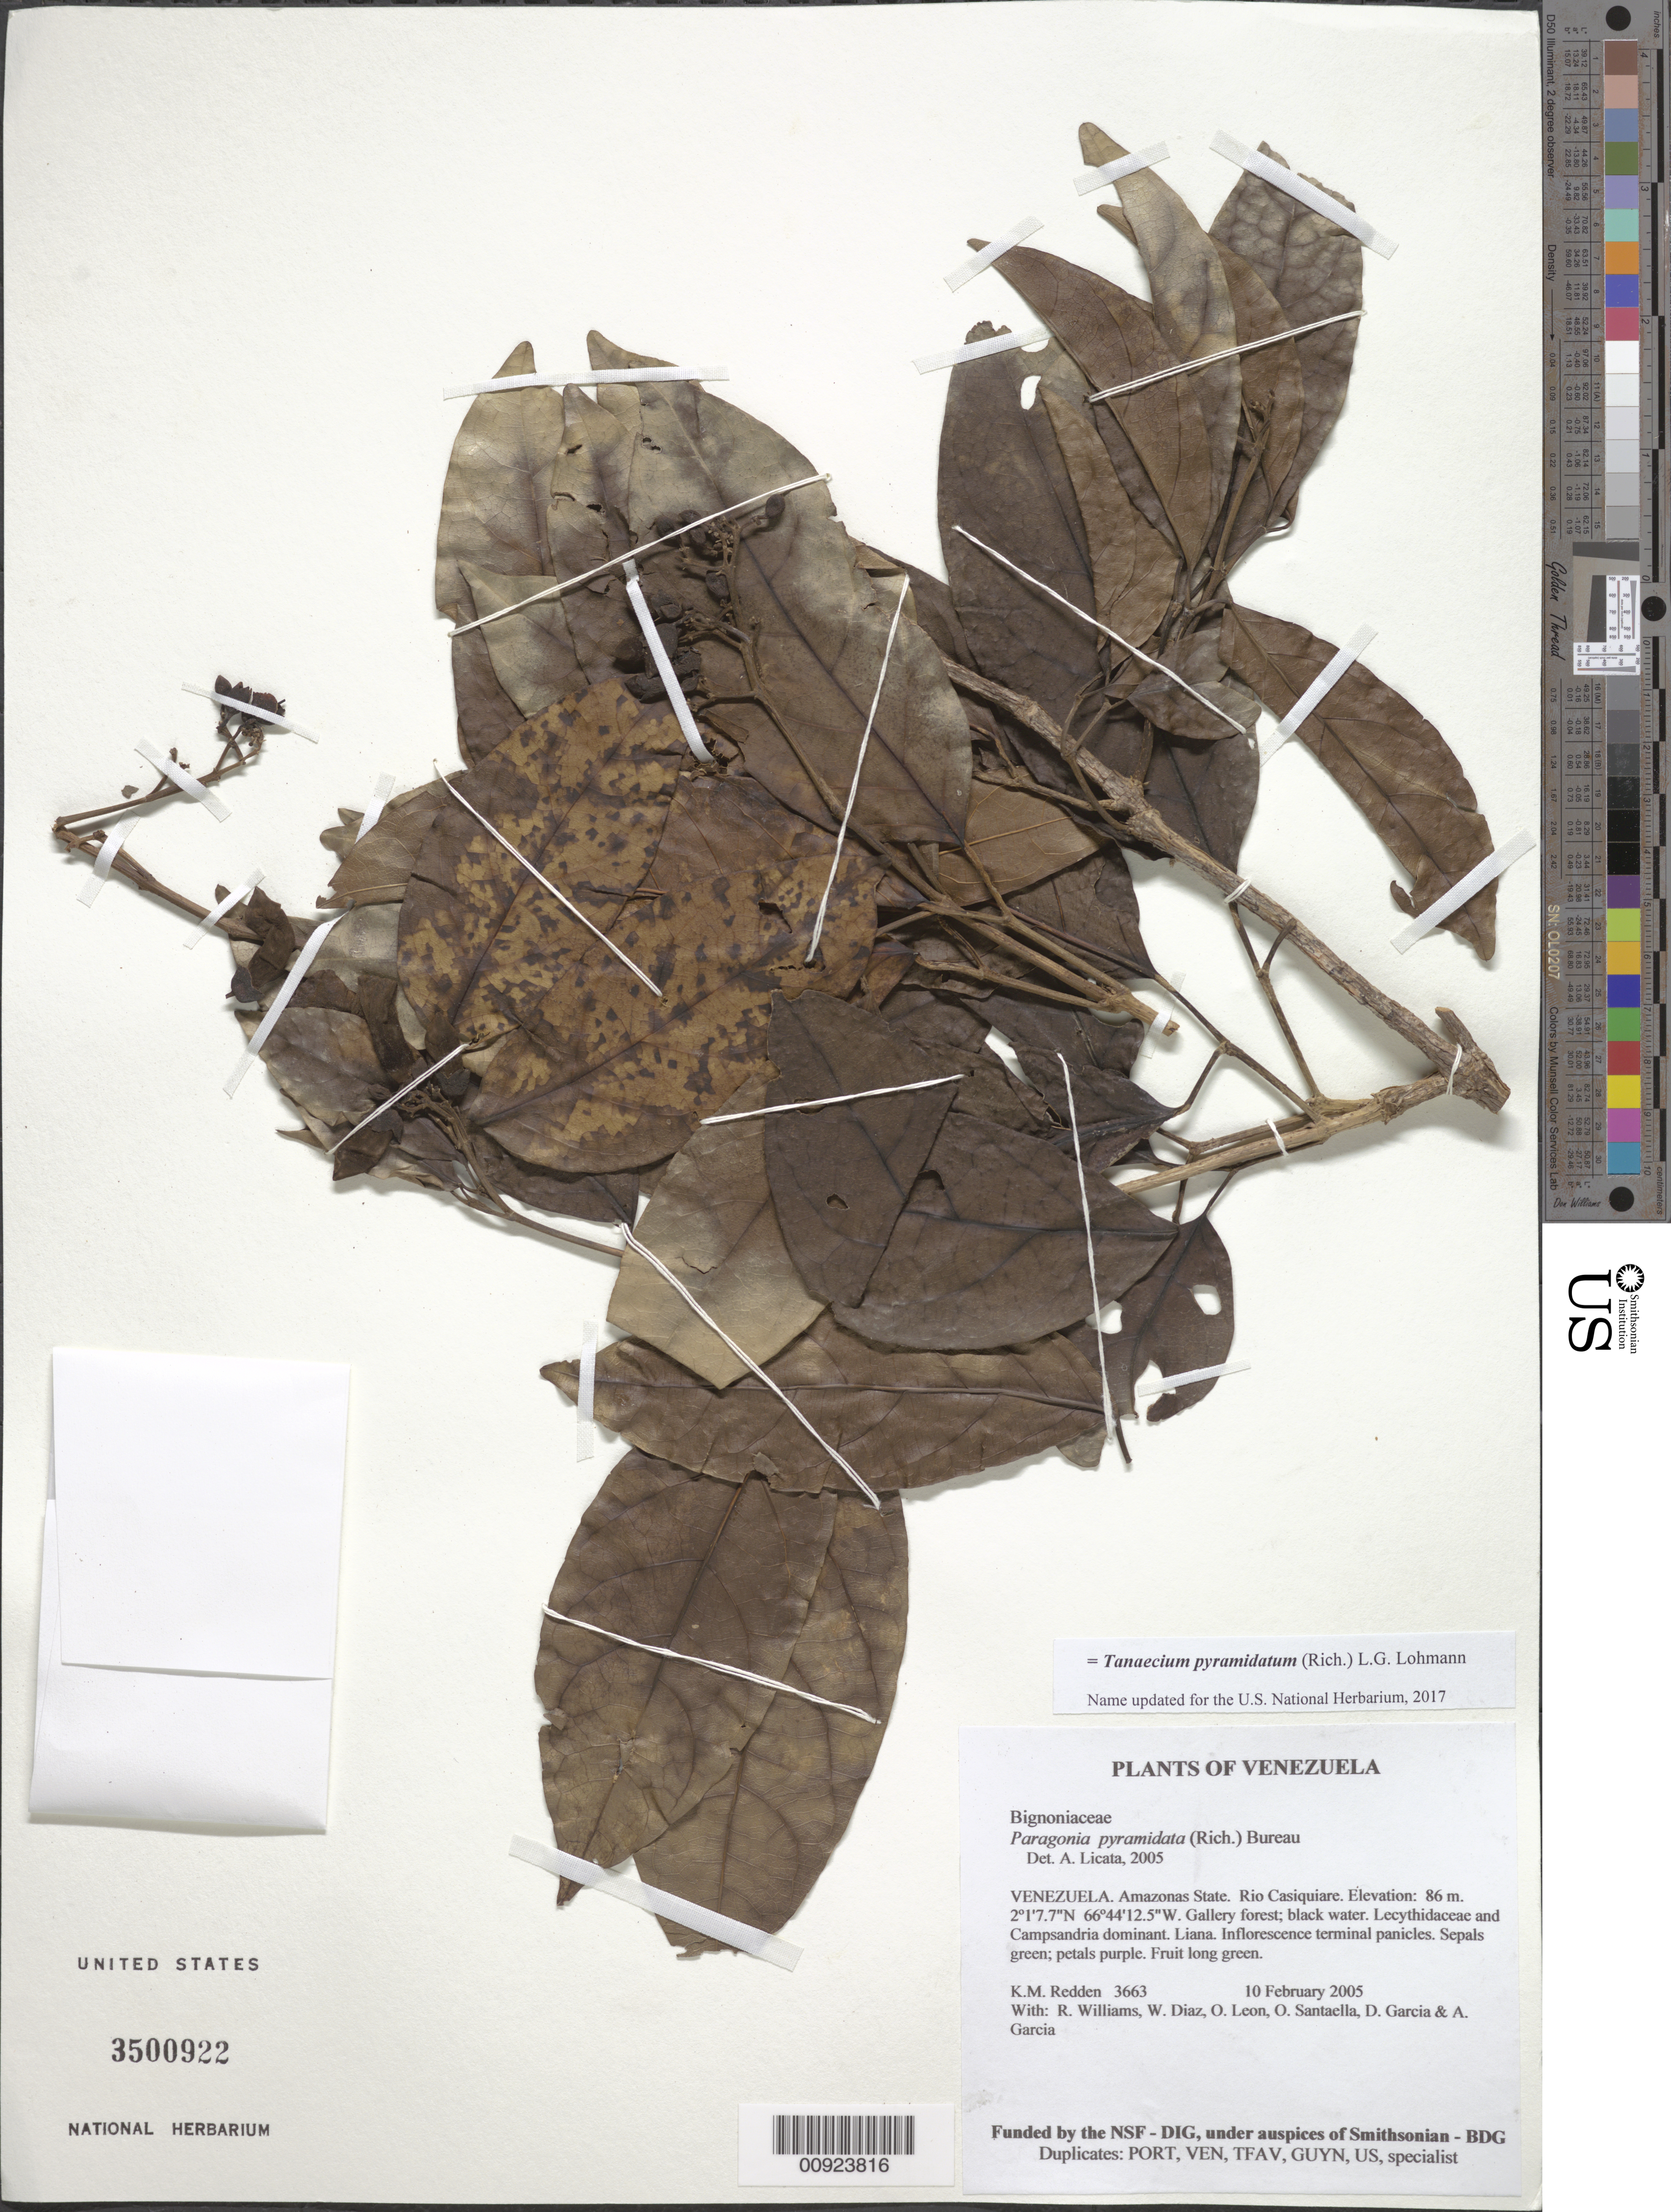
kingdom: Plantae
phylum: Tracheophyta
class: Magnoliopsida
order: Lamiales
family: Bignoniaceae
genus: Paragonia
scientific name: Paragonia pyramidata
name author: (Rich.) Bureau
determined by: Licata, A., (PORT), Univ. Nac. Exp. de los Llanos Ezequiel Zamora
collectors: K. M. Redden, R. Williams, W. Díaz P., O. León, O. Santaella, D. Garcia & A. Garcia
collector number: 3663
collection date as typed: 10 February 2005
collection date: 2005-02-10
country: Venezuela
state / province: Amazonas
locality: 23 - Rio Casiquiare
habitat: Gallery forest; black water. Lecythidaceae and Campsiandra dominant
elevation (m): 86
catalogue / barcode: US 3500922